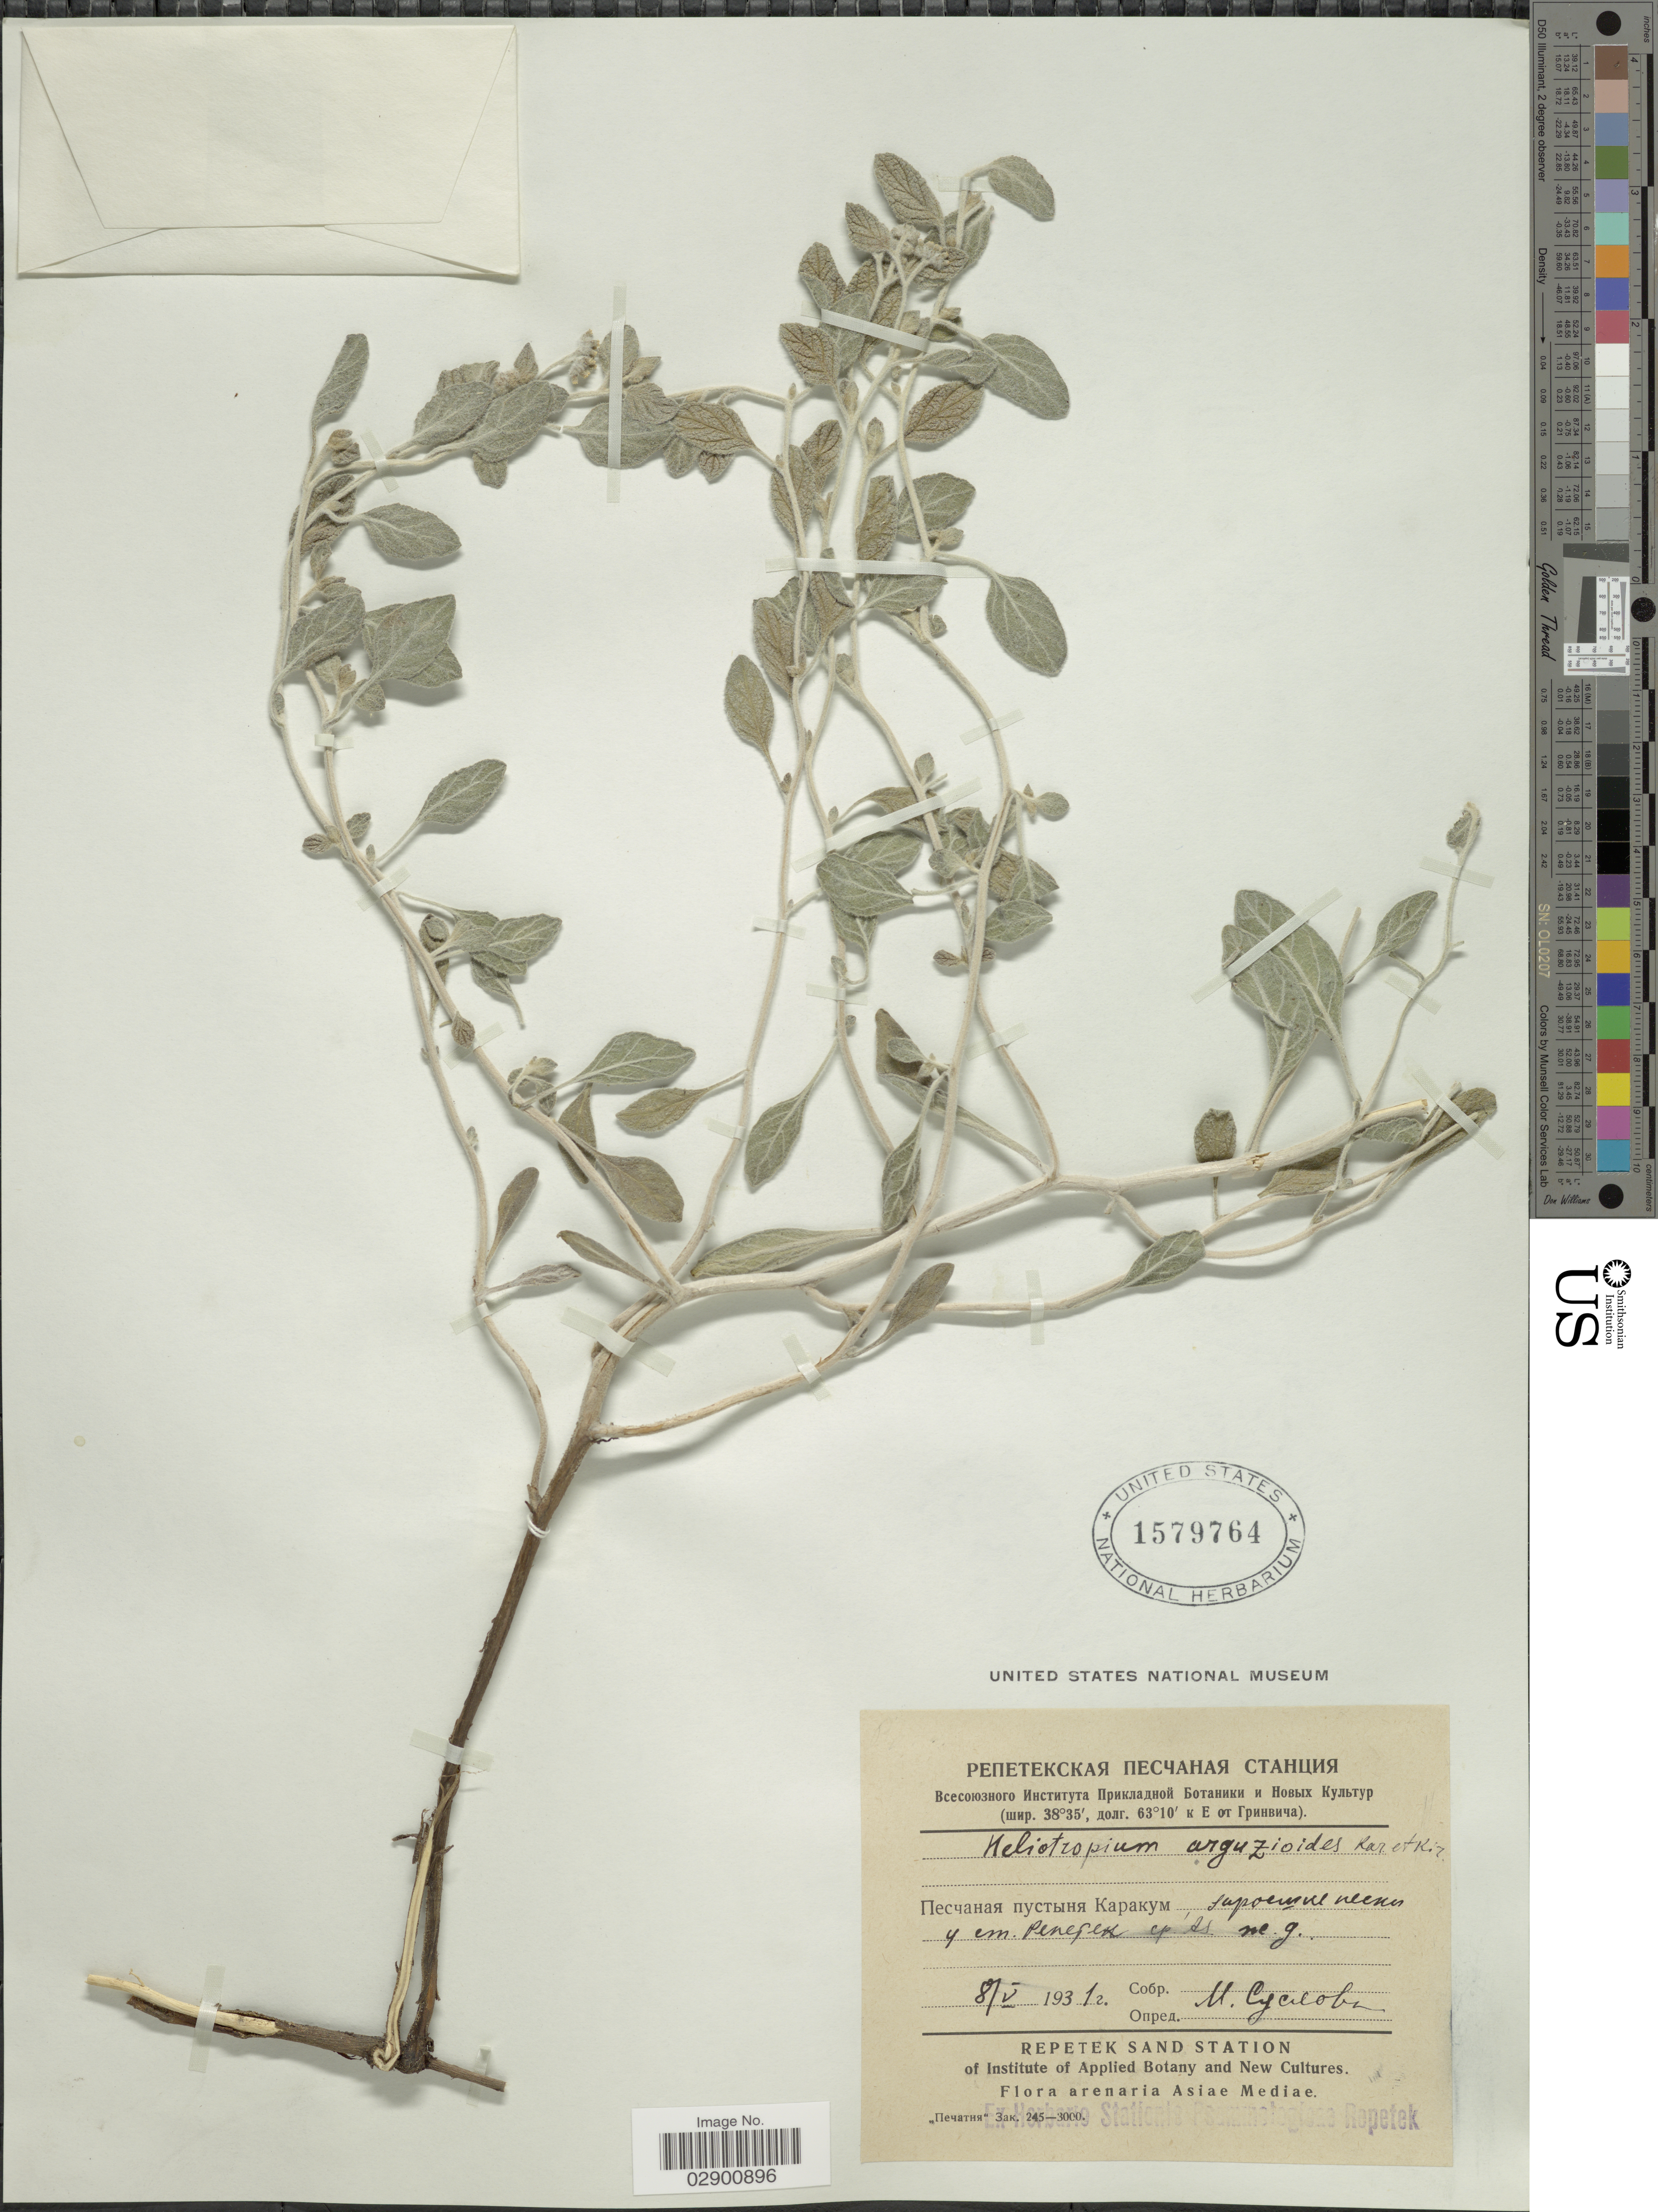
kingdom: Plantae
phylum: Tracheophyta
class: Magnoliopsida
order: Boraginales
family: Heliotropiaceae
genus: Heliotropium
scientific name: Heliotropium arguzioides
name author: Kar. & Kir.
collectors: M. Suslova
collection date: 1931-05-08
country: Turkmenistan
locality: Karakum Desert, near Repetek.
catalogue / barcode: US 1579764